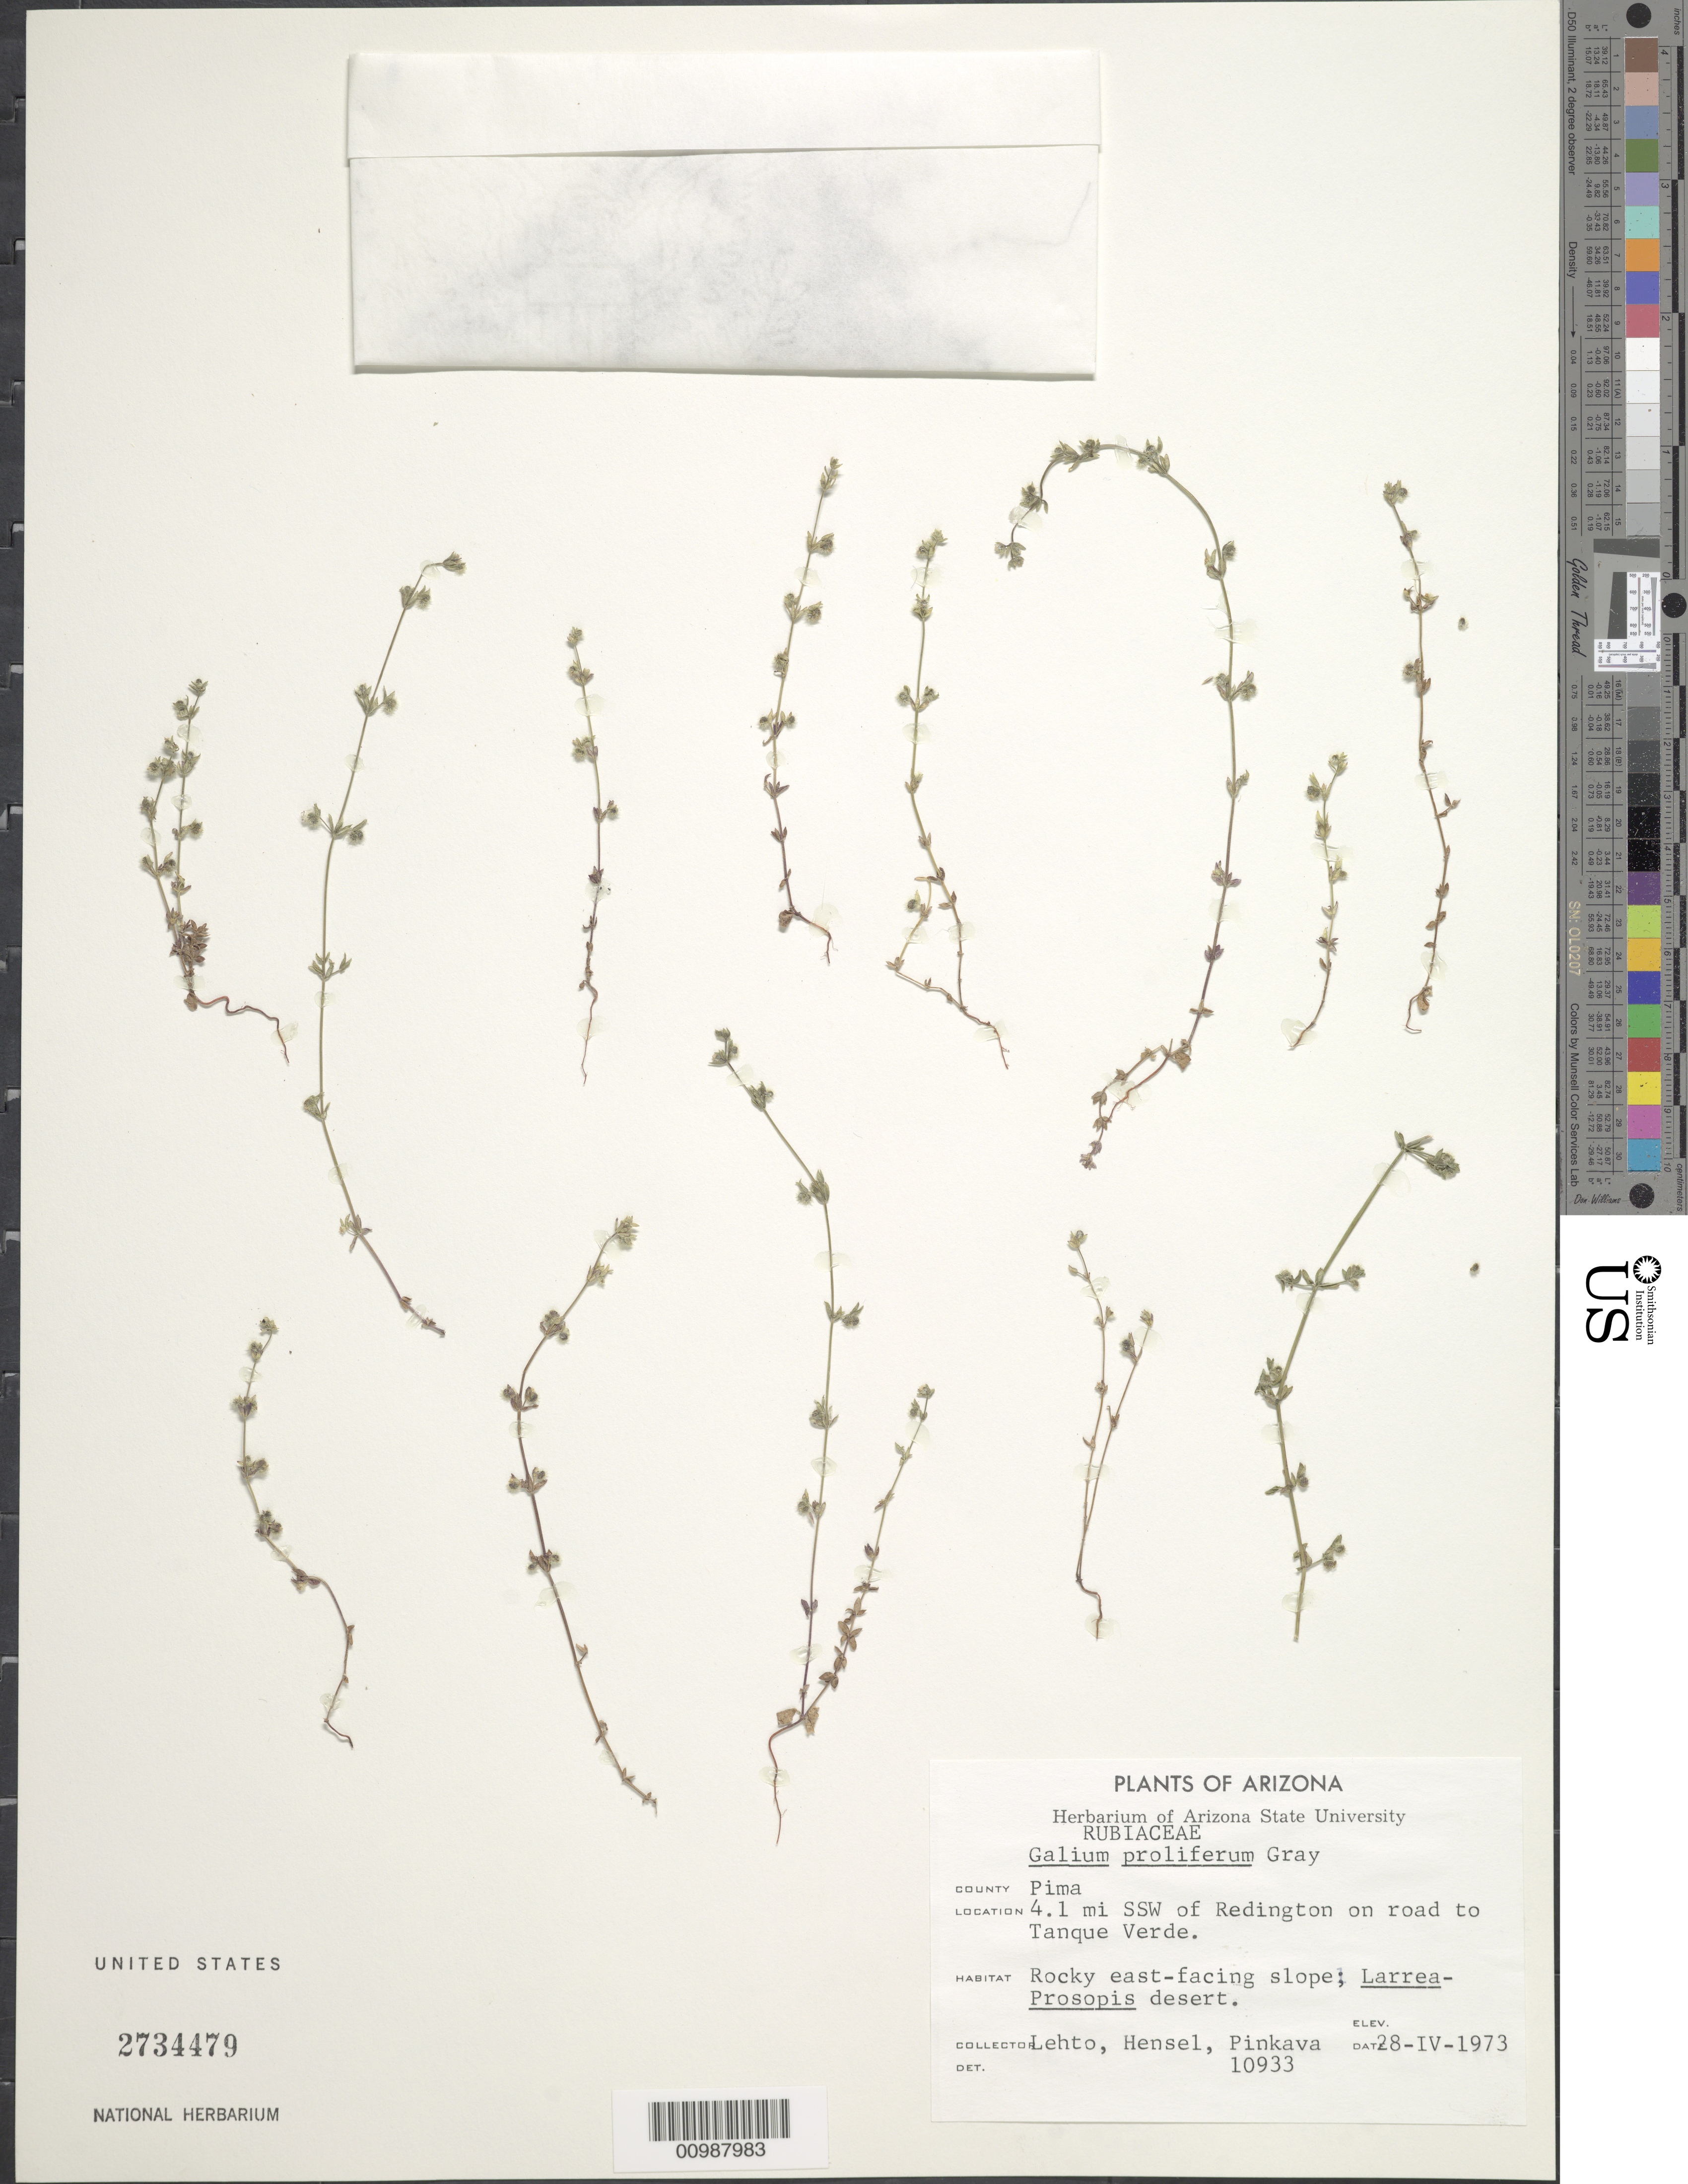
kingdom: Plantae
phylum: Tracheophyta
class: Magnoliopsida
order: Gentianales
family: Rubiaceae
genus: Galium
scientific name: Galium proliferum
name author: A. Gray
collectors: E. Lehto & -. Hensel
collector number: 10933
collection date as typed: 28 Jun 1973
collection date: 1973-06-28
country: United States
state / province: Arizona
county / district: Pima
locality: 4.1 miles SW of Redington on road to Tanque Verde. Rocky east-facing slope.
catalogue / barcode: US 2734479